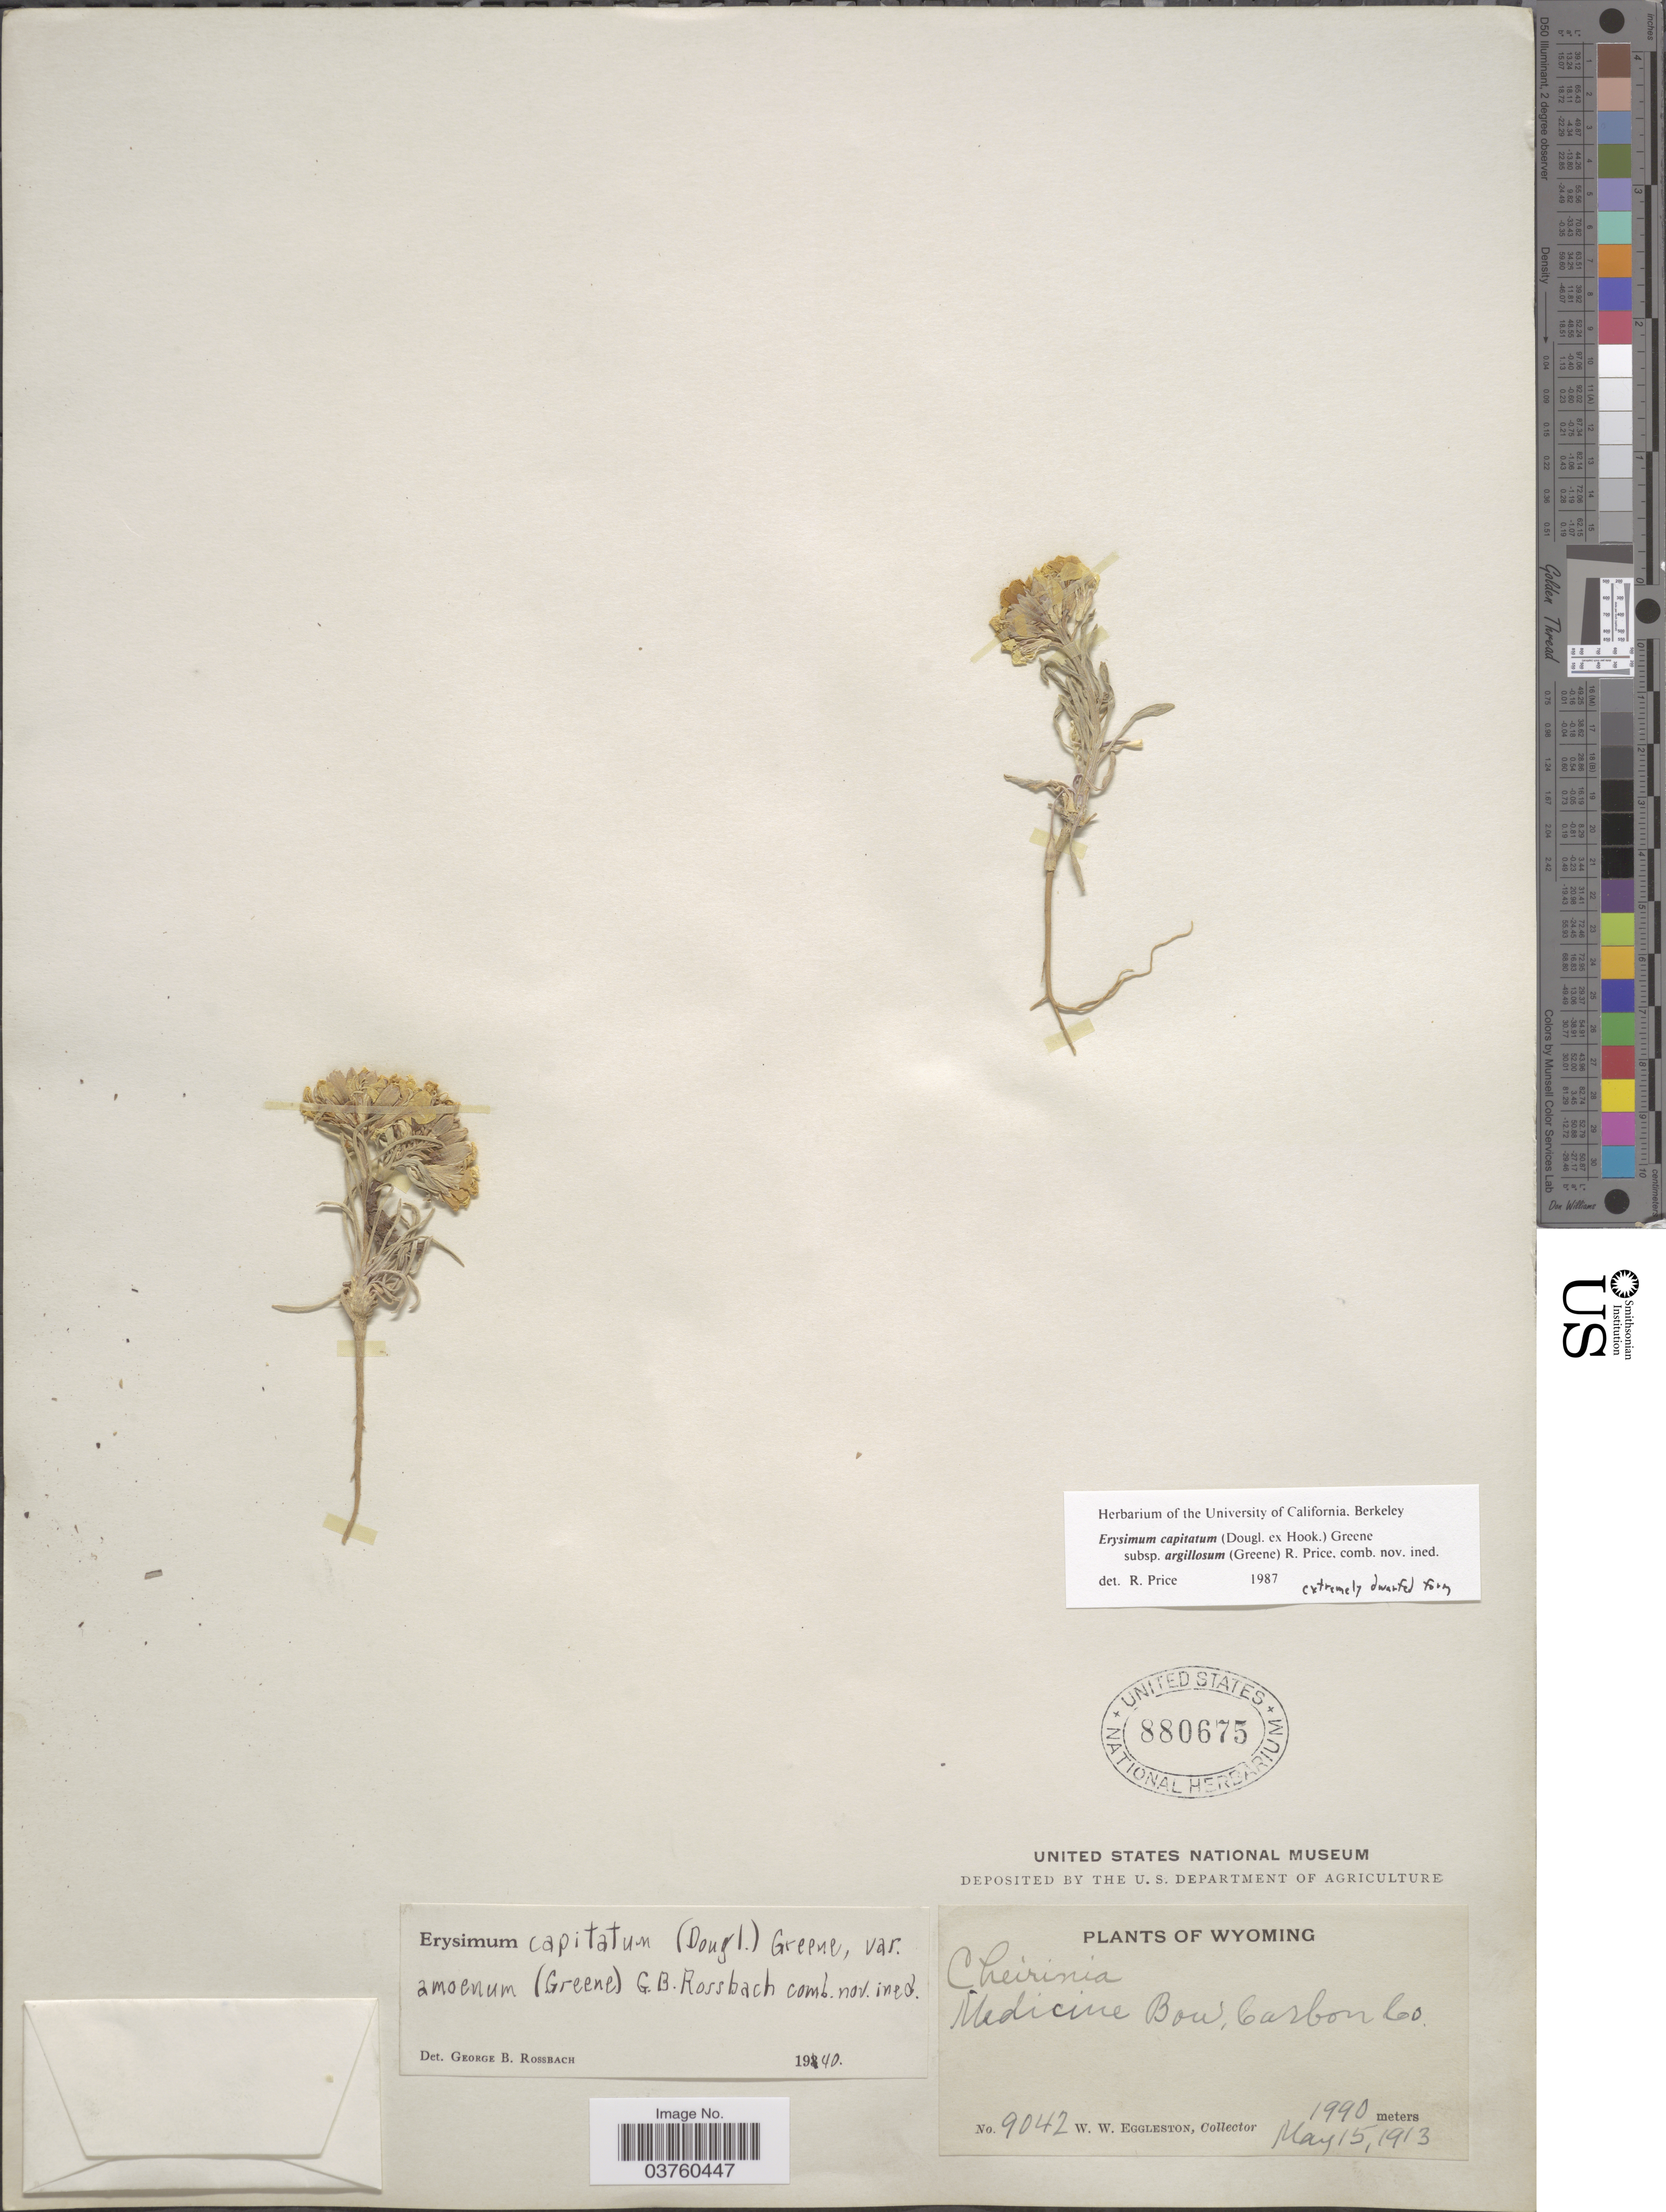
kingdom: Plantae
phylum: Tracheophyta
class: Magnoliopsida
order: Brassicales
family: Brassicaceae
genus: Erysimum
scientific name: Erysimum capitatum subsp. argillosum (Greene) R.A. Price comb. nov. ined.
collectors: W. W. Eggleston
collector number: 9042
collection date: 1913-05-15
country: United States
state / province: Wyoming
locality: Medicine Bow, Carbon Co.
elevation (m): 1990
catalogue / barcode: US 880675